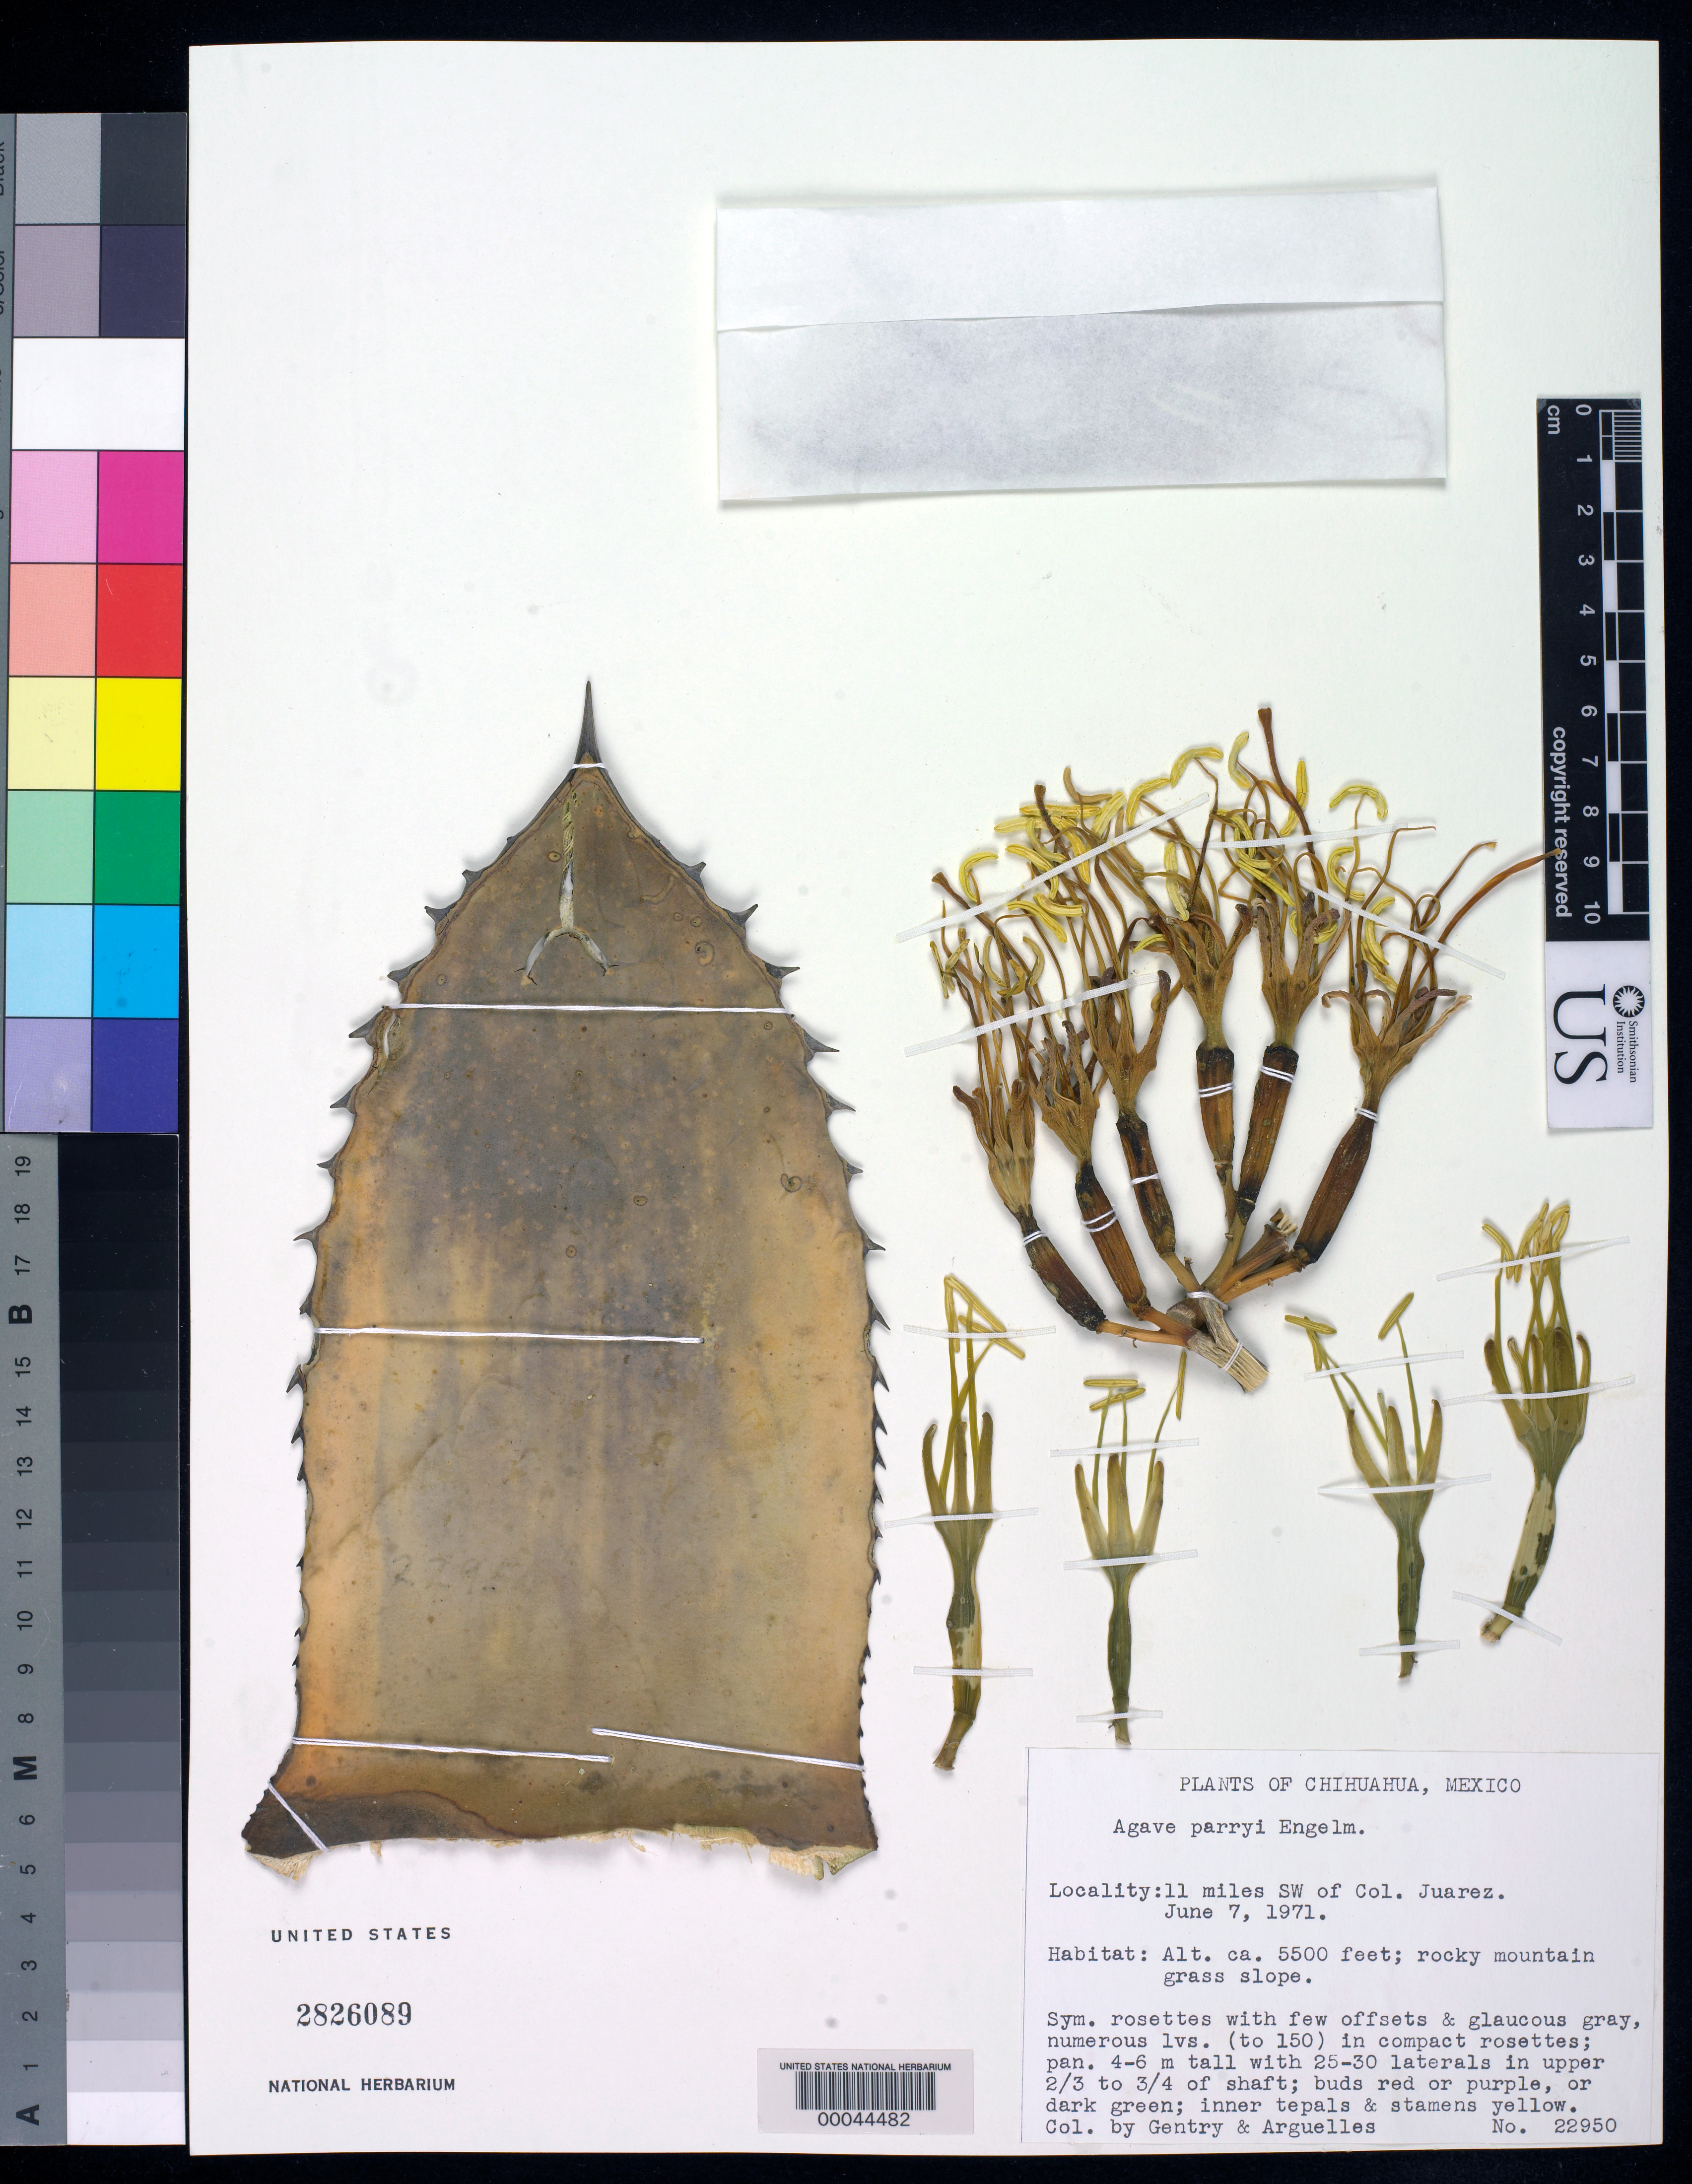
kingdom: Plantae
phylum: Tracheophyta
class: Liliopsida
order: Asparagales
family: Asparagaceae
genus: Agave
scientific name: Agave parryi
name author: Engelm.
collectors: H. S. Gentry & J. Arguelles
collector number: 22950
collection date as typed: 07 Jun 1971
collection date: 1971-06-07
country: Mexico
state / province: Chihuahua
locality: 11 mi SW of Col. Juarez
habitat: Rocky mountain grass slope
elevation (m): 1676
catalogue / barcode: US 2826089